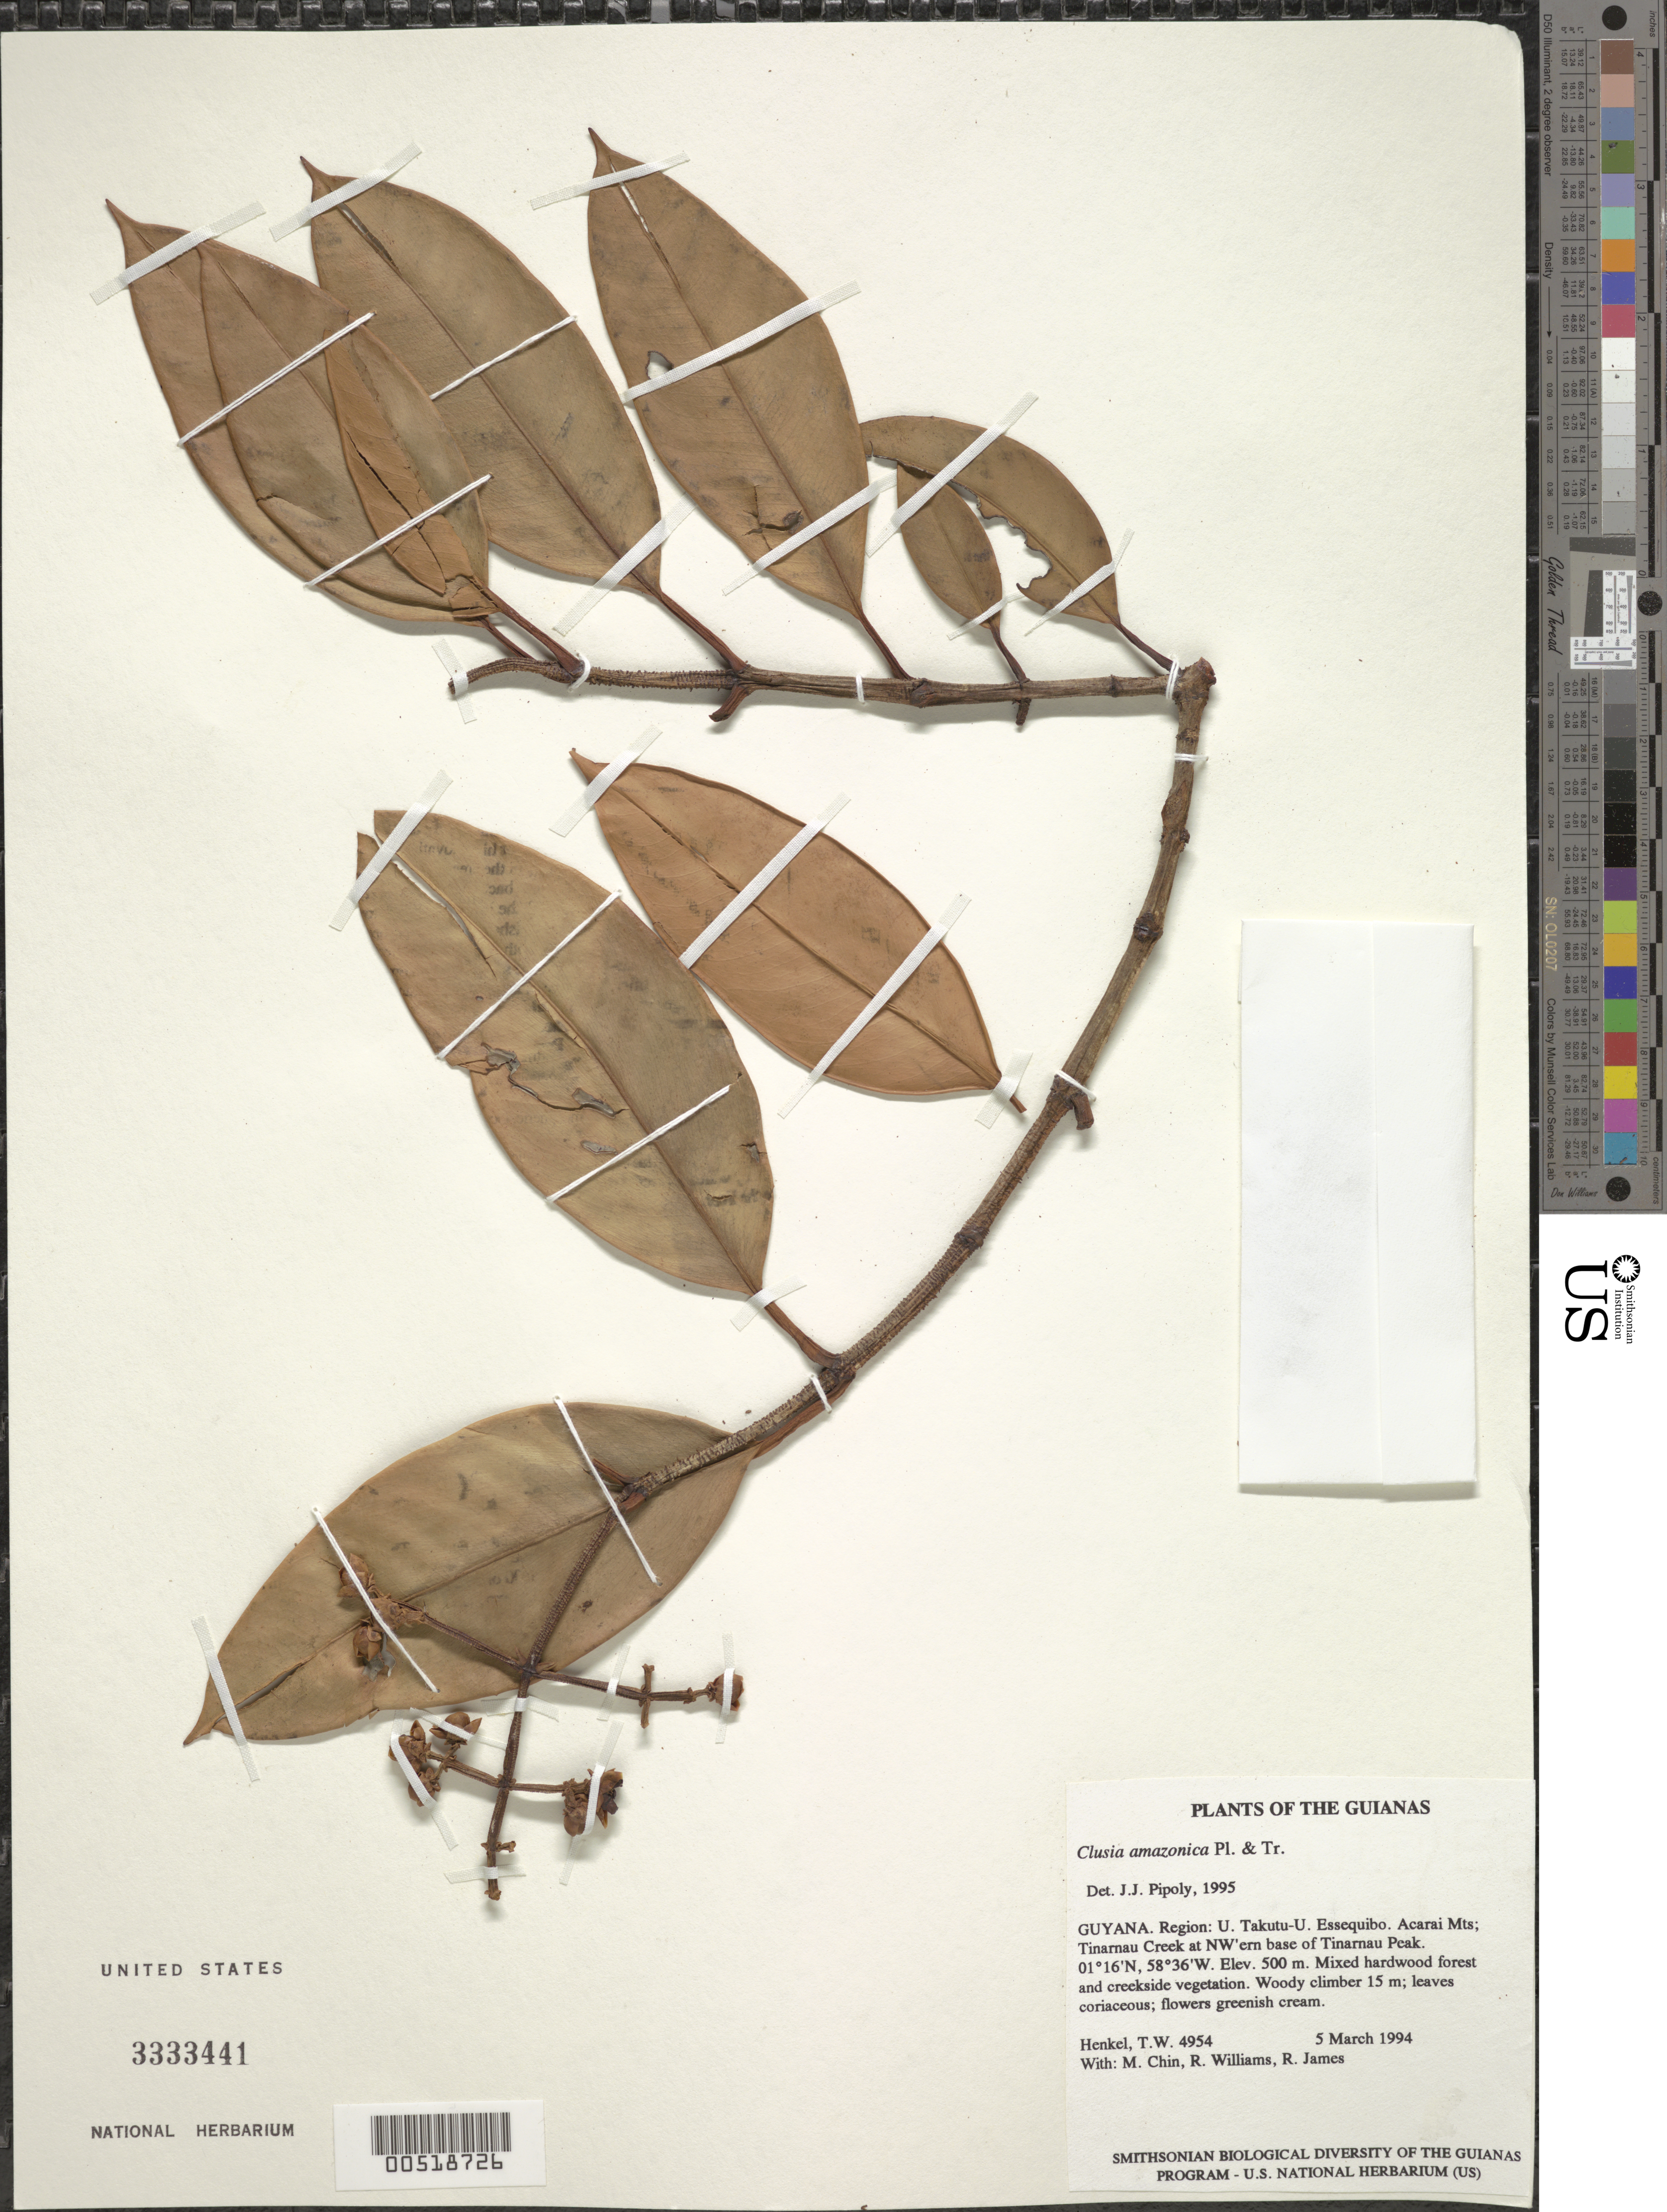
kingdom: Plantae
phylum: Tracheophyta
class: Magnoliopsida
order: Malpighiales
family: Clusiaceae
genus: Clusia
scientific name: Clusia amazonica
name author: Planch. & Triana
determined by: Pipoly, J. J., III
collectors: T. Henkel, M. Chin, R. Williams & R. James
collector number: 4954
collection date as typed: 5 March 1994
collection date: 1994-03-05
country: Guyana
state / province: U. Takutu-U. Essequibo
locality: Acarai Mts; Tinarnau Creek at northwestern base of Tinarnau Peak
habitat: Mixed hardwood forest and creekside vegetation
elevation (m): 500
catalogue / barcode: US 3333441